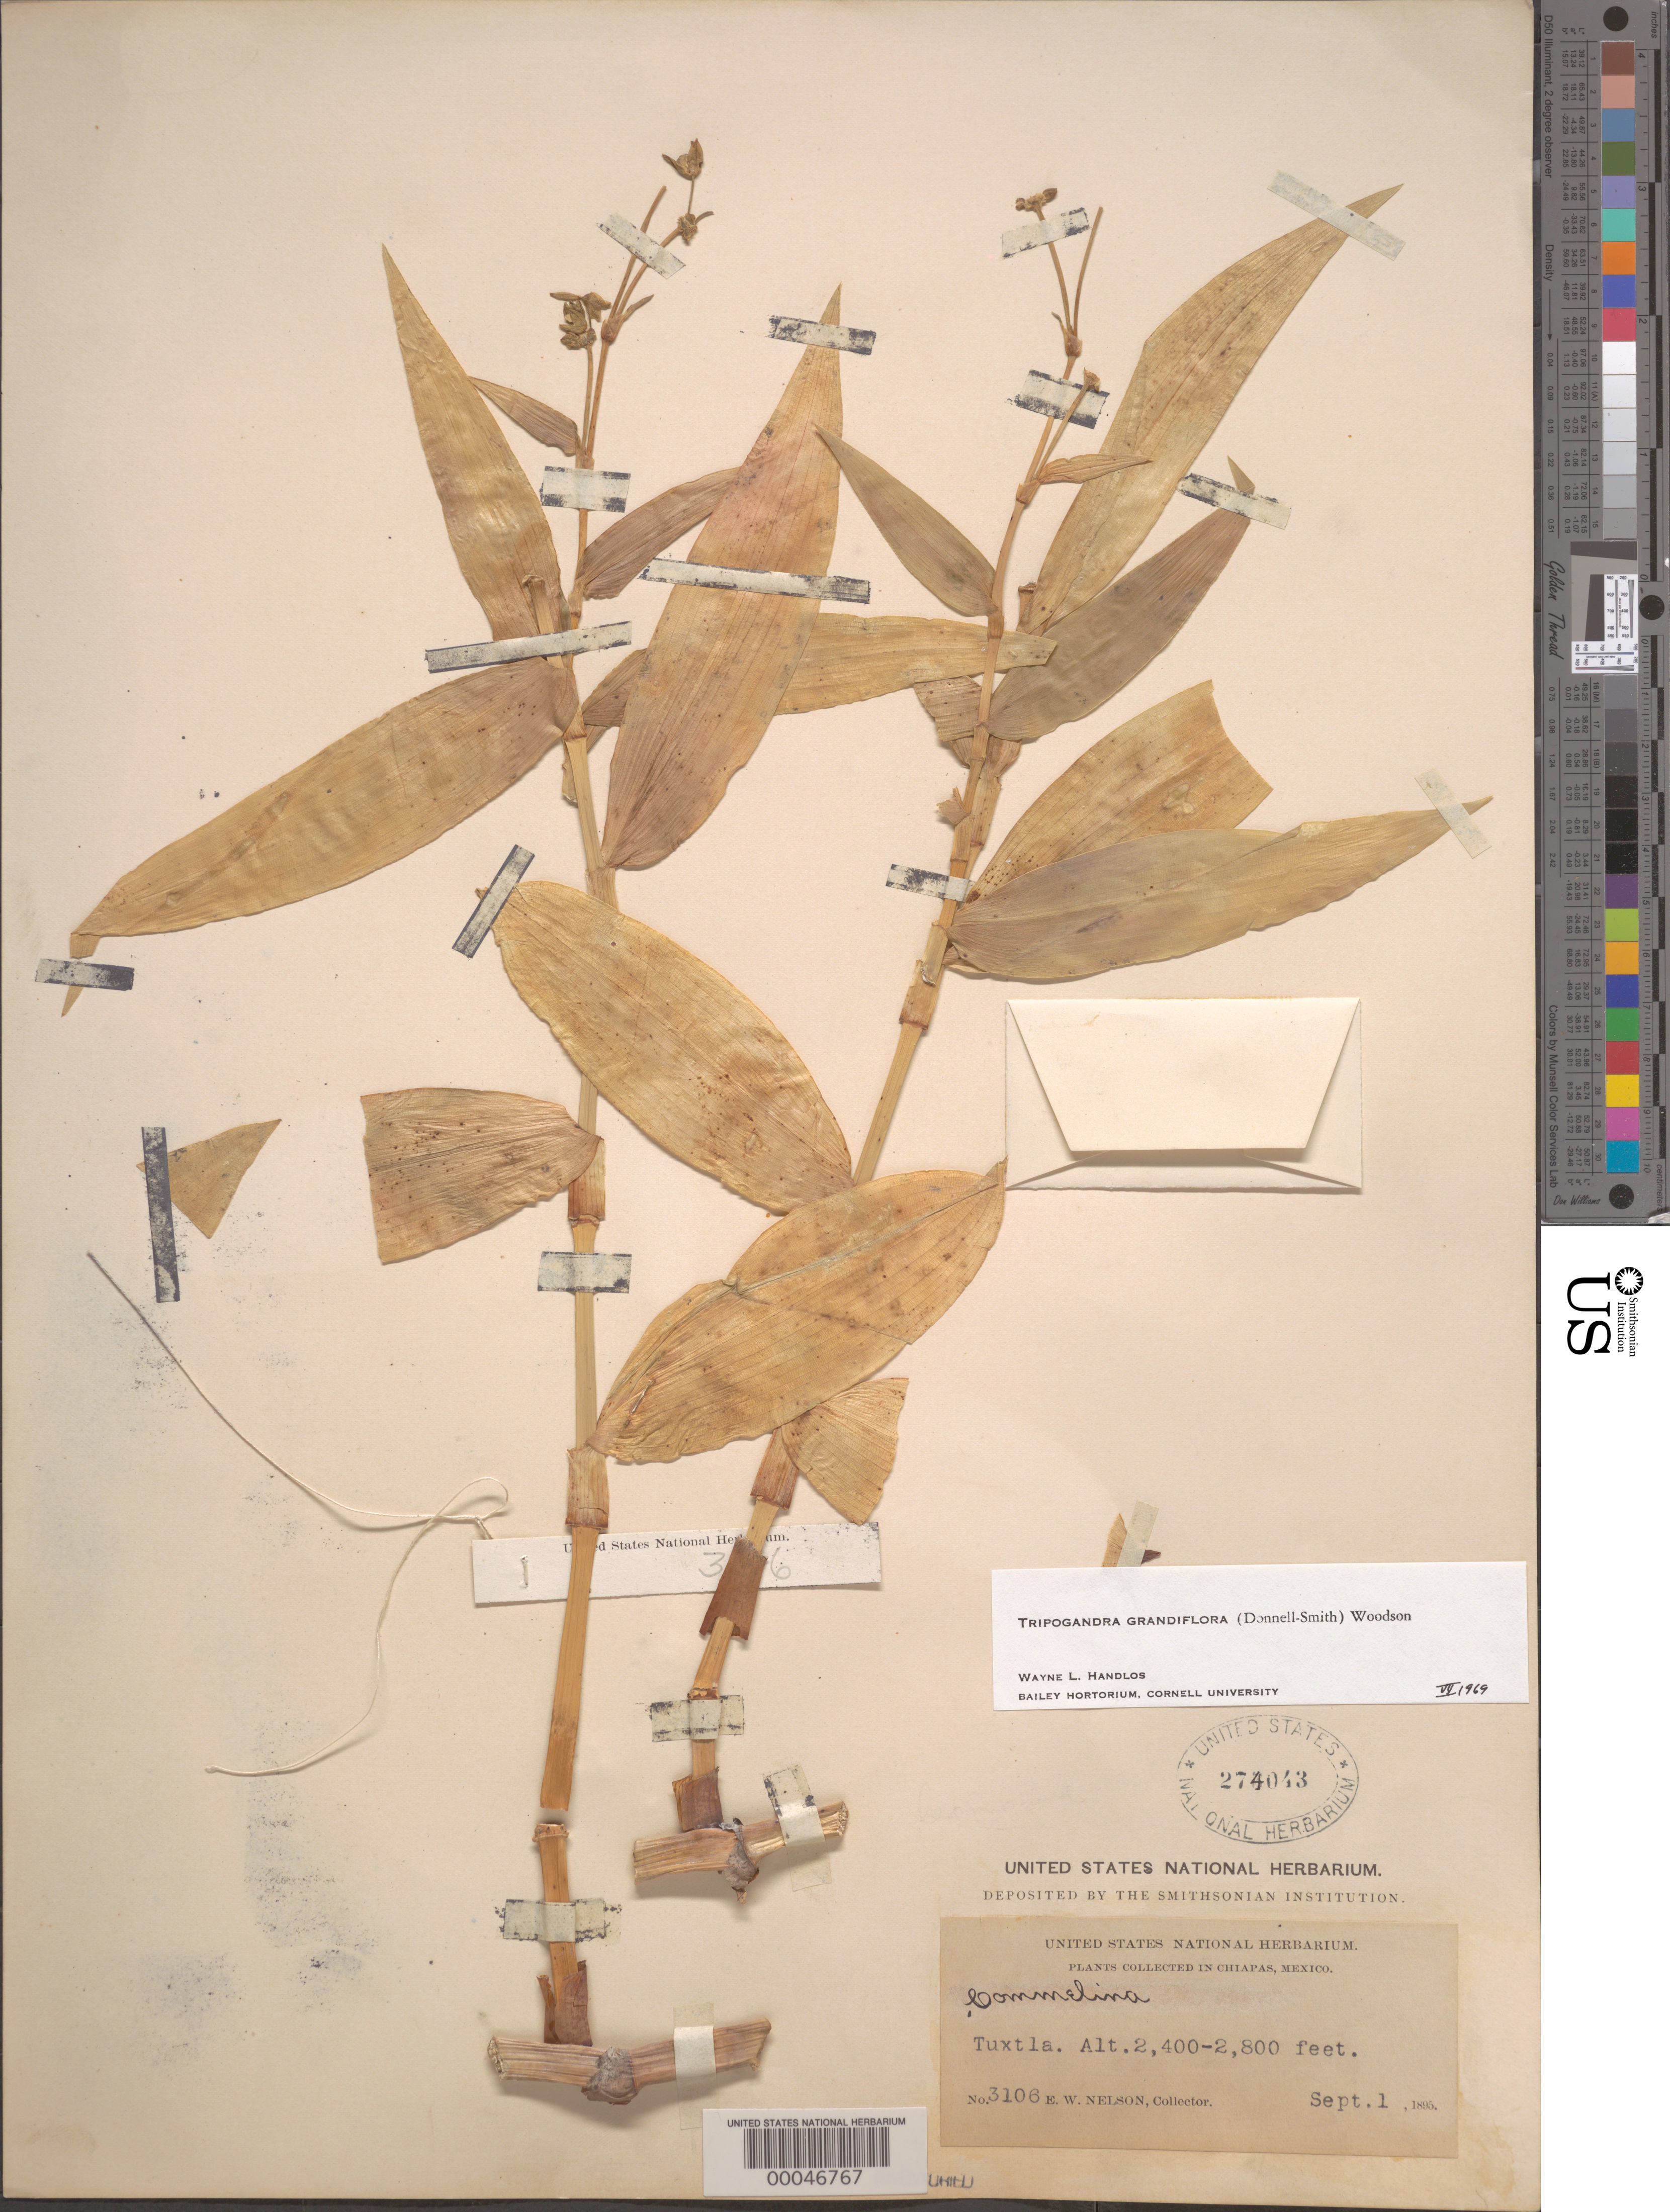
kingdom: Plantae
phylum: Tracheophyta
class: Liliopsida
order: Commelinales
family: Commelinaceae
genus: Tripogandra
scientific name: Tripogandra grandiflora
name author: (Donn. Sm.) Woodson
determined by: Handlos, W. L.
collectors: E. W. Nelson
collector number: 3106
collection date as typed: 01 Sep 1895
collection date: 1895-09-01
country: Mexico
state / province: Chiapas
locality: Tuxtula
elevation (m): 732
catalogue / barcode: US 274043